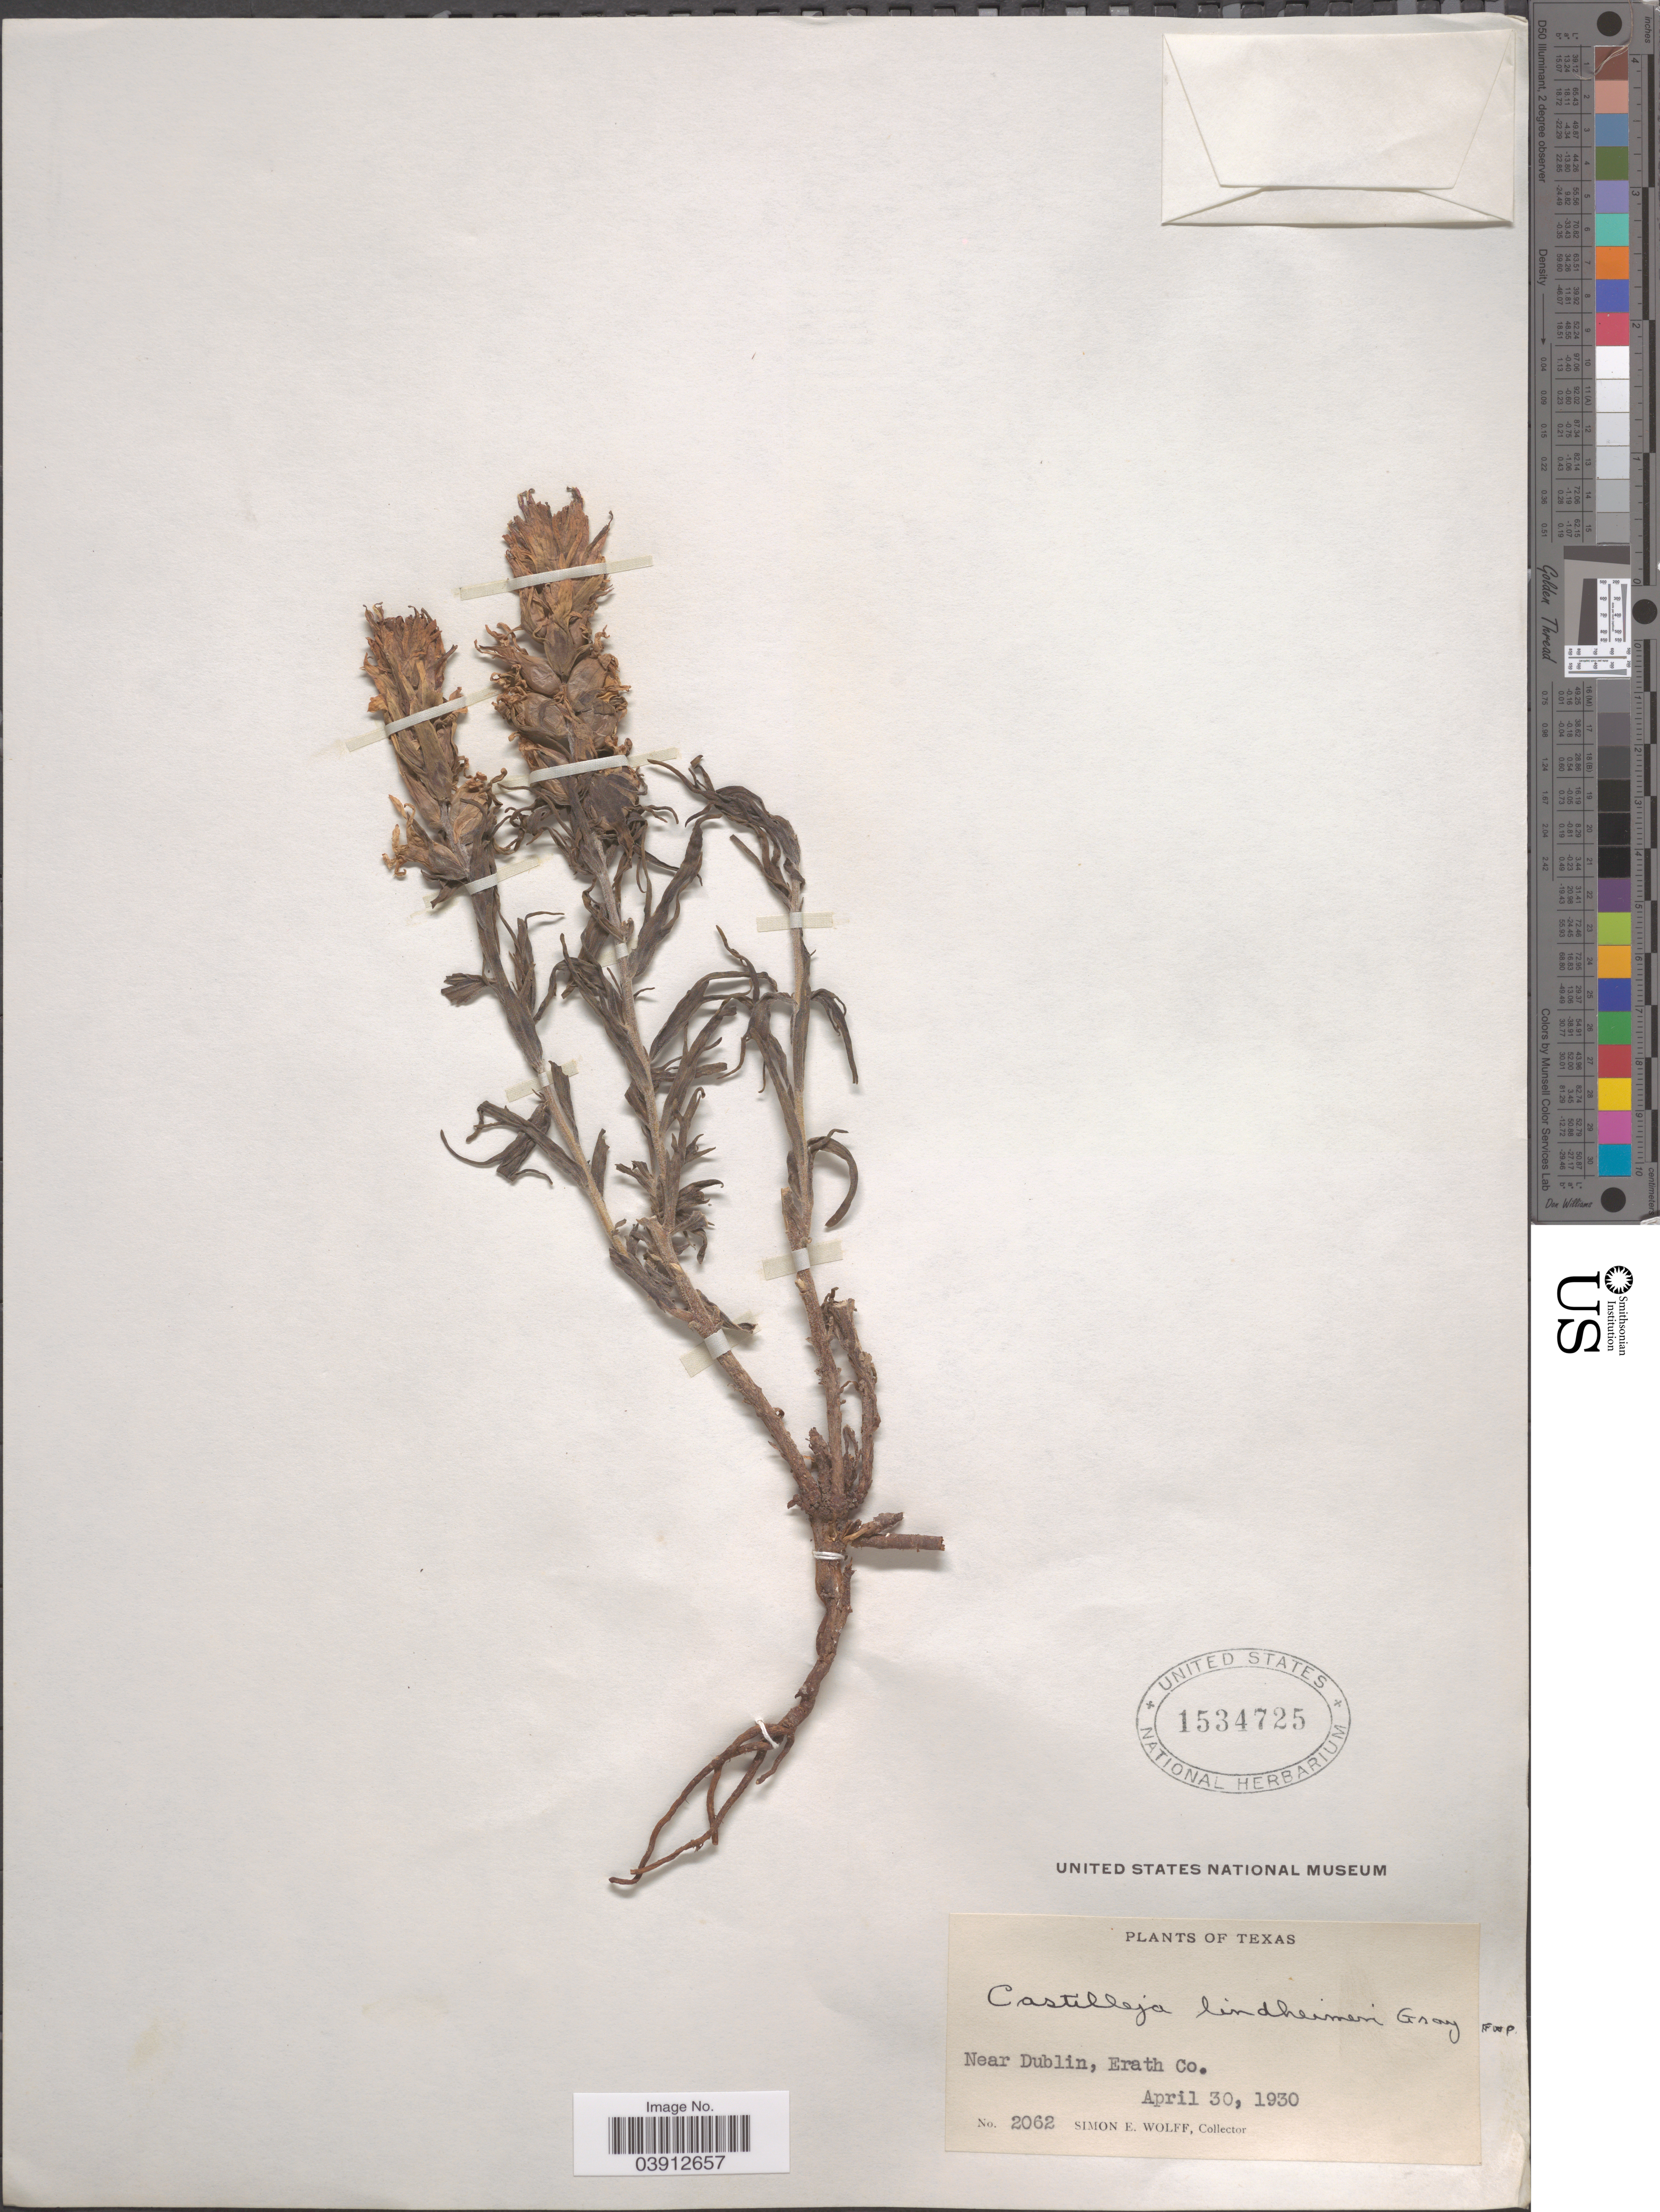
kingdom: Plantae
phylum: Tracheophyta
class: Magnoliopsida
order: Lamiales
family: Orobanchaceae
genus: Castilleja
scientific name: Castilleja lindheimeri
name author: A. Gray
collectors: S. E. Wolff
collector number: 2062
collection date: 1930-04-30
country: United States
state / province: Texas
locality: Near Dublin, Erath Co.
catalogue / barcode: US 1534725